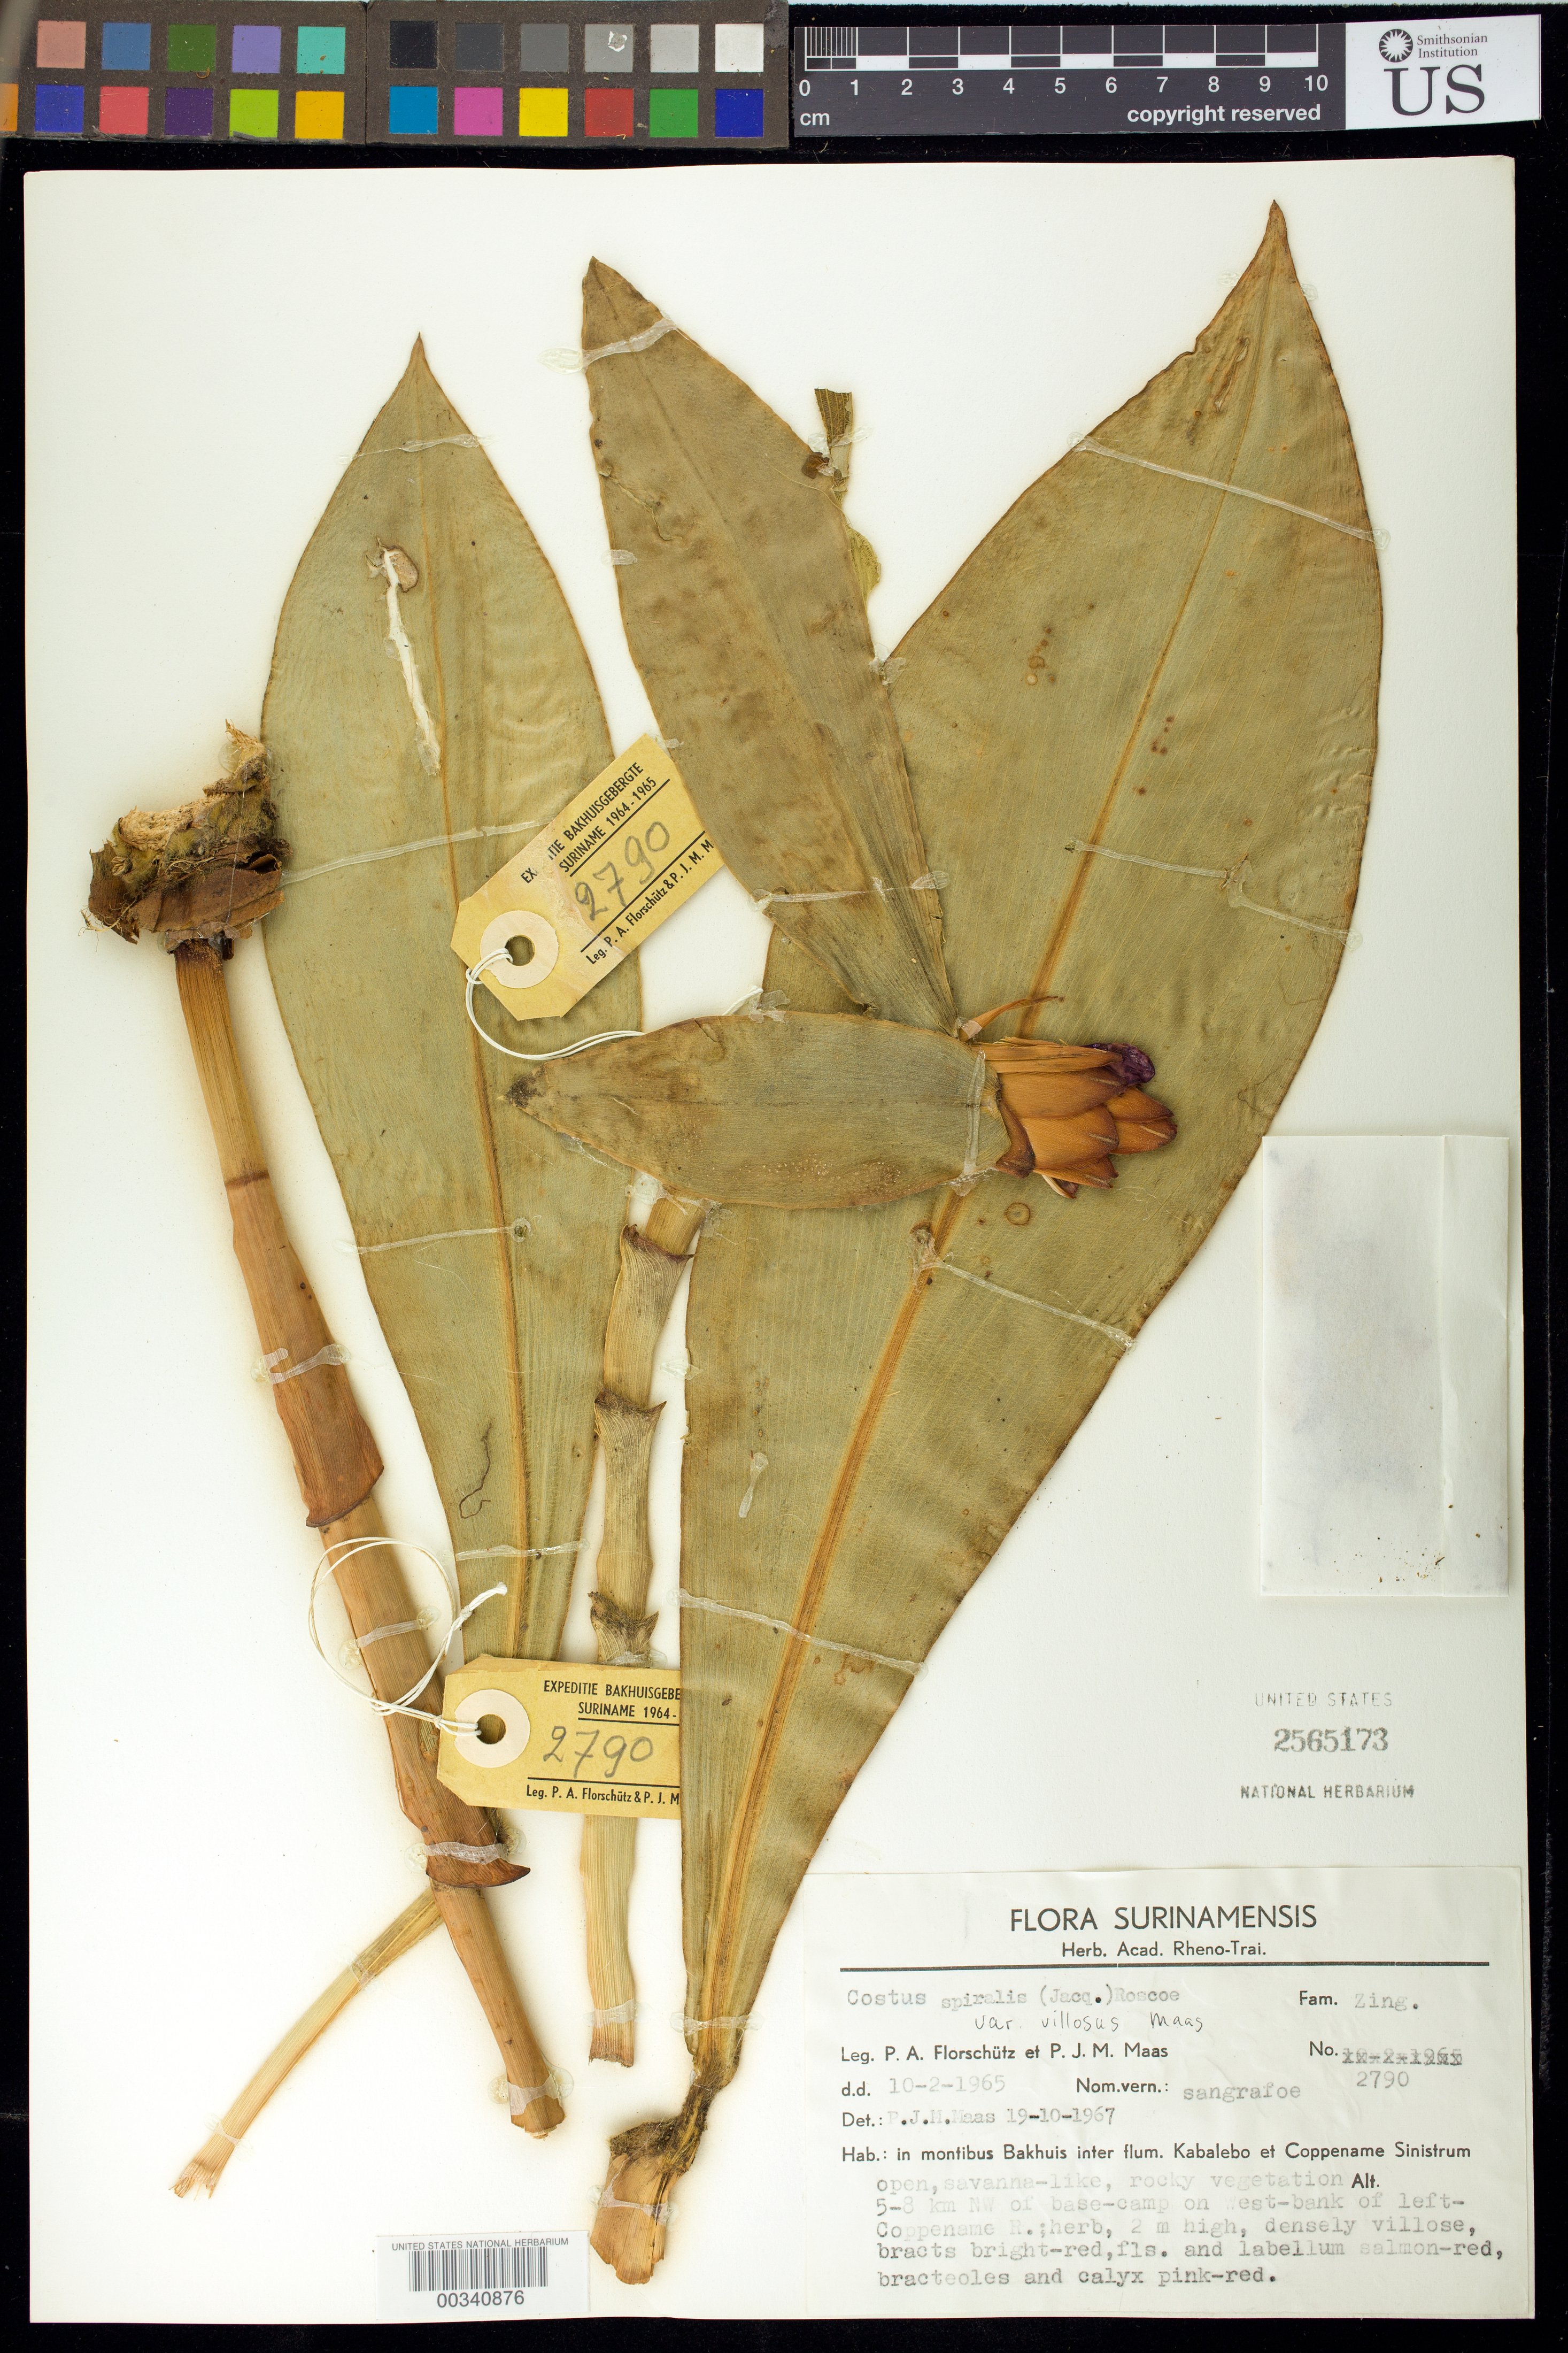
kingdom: Plantae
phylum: Tracheophyta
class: Liliopsida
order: Zingiberales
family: Costaceae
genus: Costus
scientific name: Costus spiralis var. villosus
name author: Maas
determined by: Maas, Paul J. M.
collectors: P. Florschütz & P. Maas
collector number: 2790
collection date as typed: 10 Feb 1965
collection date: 1965-02-10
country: Suriname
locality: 5-8 km nw of base-camp on w-bank of left-coppename r.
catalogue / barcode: US 2565173